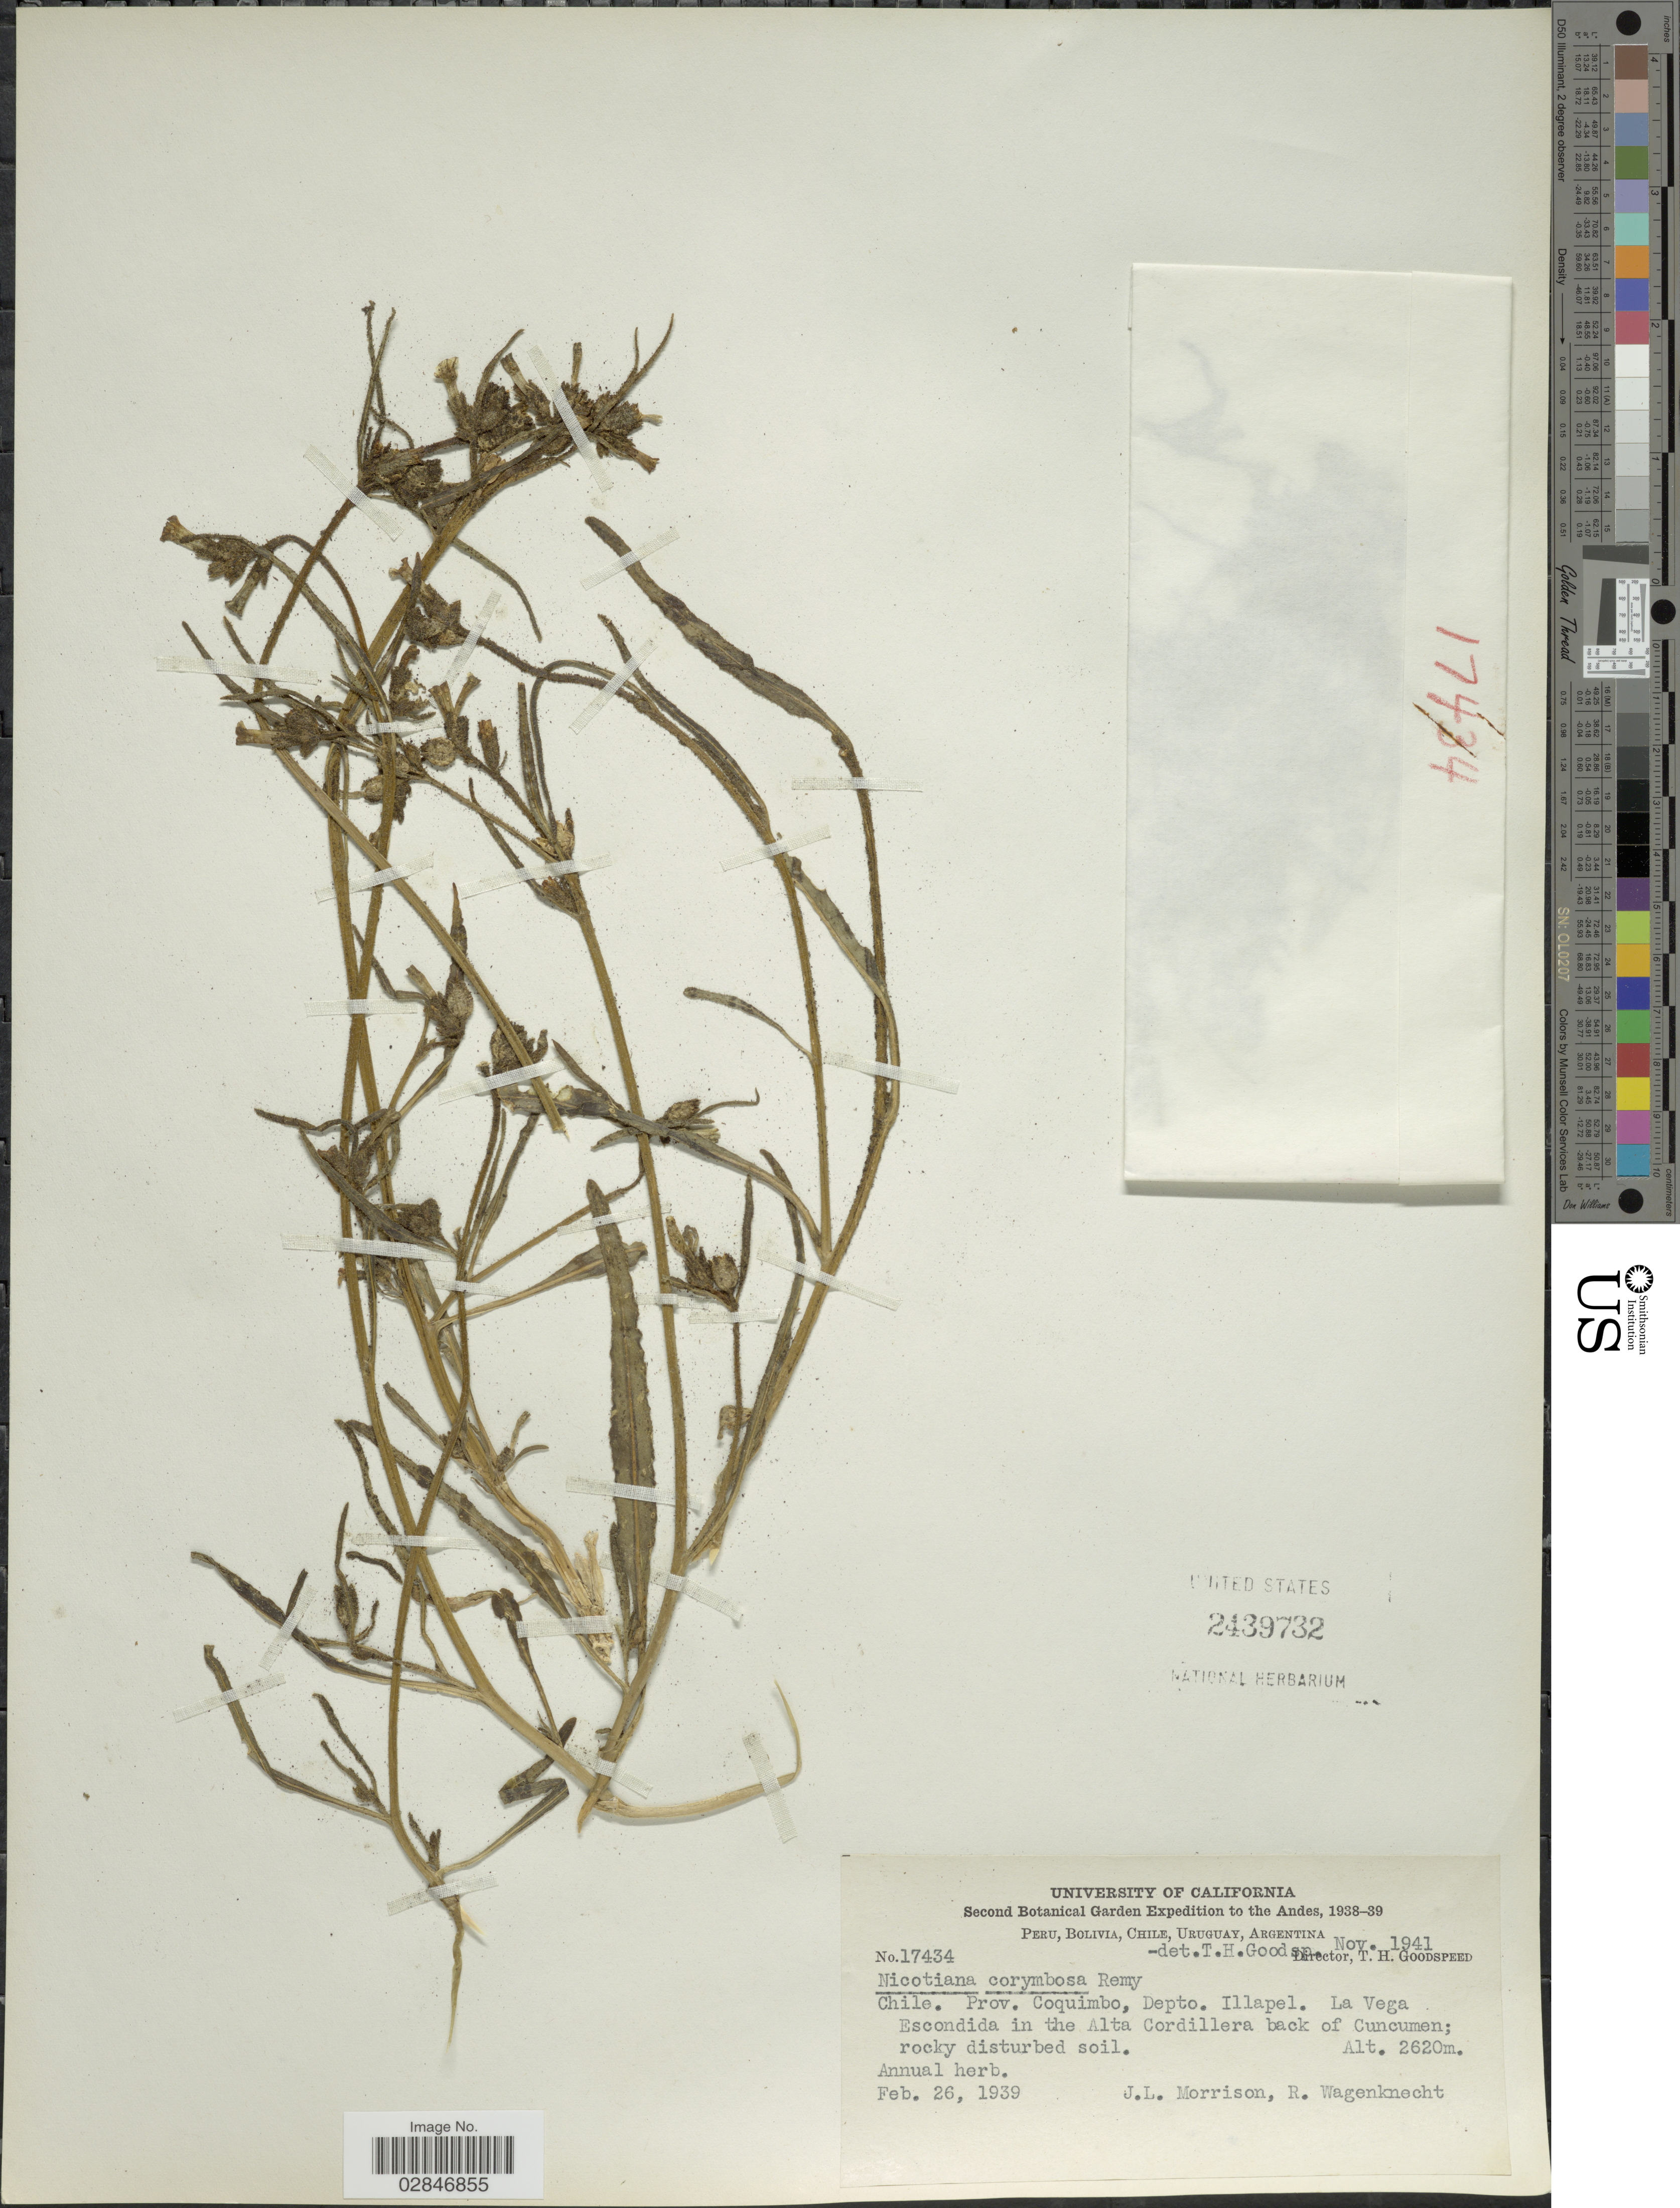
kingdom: Plantae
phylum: Tracheophyta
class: Magnoliopsida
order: Solanales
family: Solanaceae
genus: Nicotiana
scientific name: Nicotiana corymbosa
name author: J. Rémy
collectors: J. Morrison & R. Wagenknecht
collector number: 17434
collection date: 1939-02-26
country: Chile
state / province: Coquimbo (IV)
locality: The Andes, Prov. Coquimbo, Depto. Illapel. La Vega Escondida in the Alta Cordillera back of Cuncumen.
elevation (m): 2620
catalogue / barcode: US 2439732